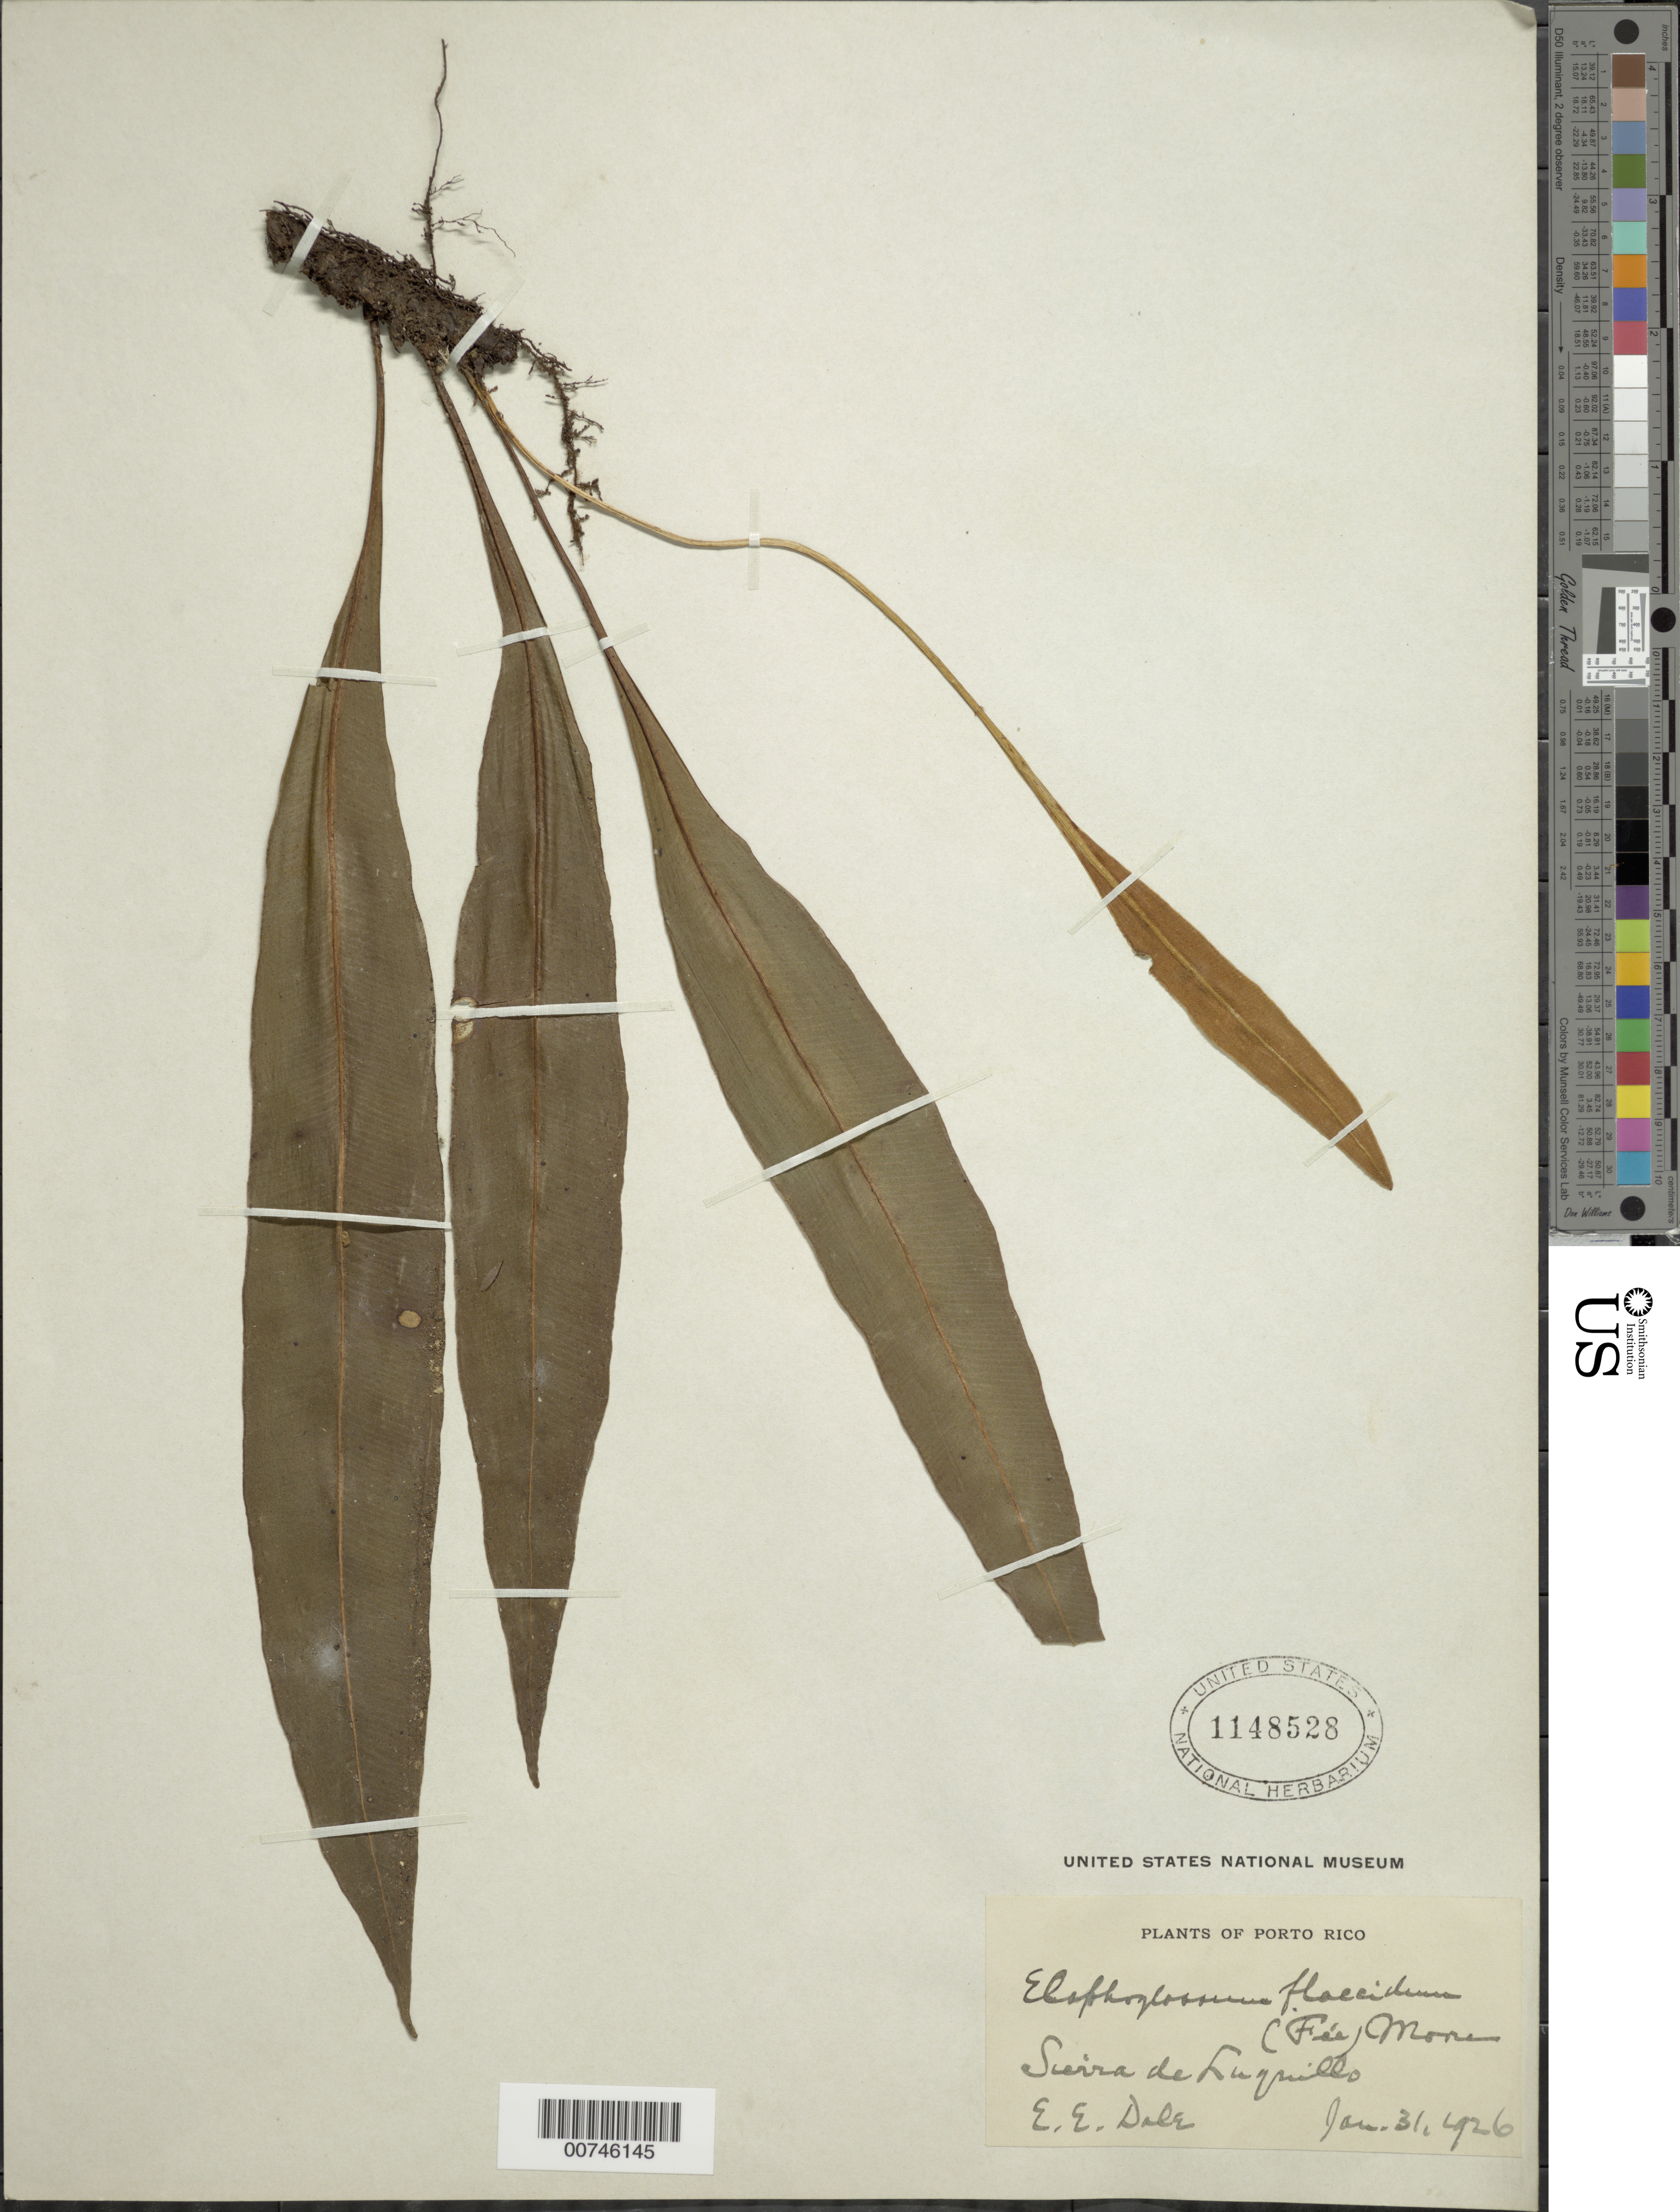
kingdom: Plantae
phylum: Tracheophyta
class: Polypodiopsida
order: Polypodiales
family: Dryopteridaceae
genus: Elaphoglossum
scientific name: Elaphoglossum rigidum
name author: (Aubl.) Urb.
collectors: E. Dale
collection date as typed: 31 Jan 1926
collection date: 1926-01-31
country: Puerto Rico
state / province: Luquillo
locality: Sierra de Luquillo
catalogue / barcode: US 1148528